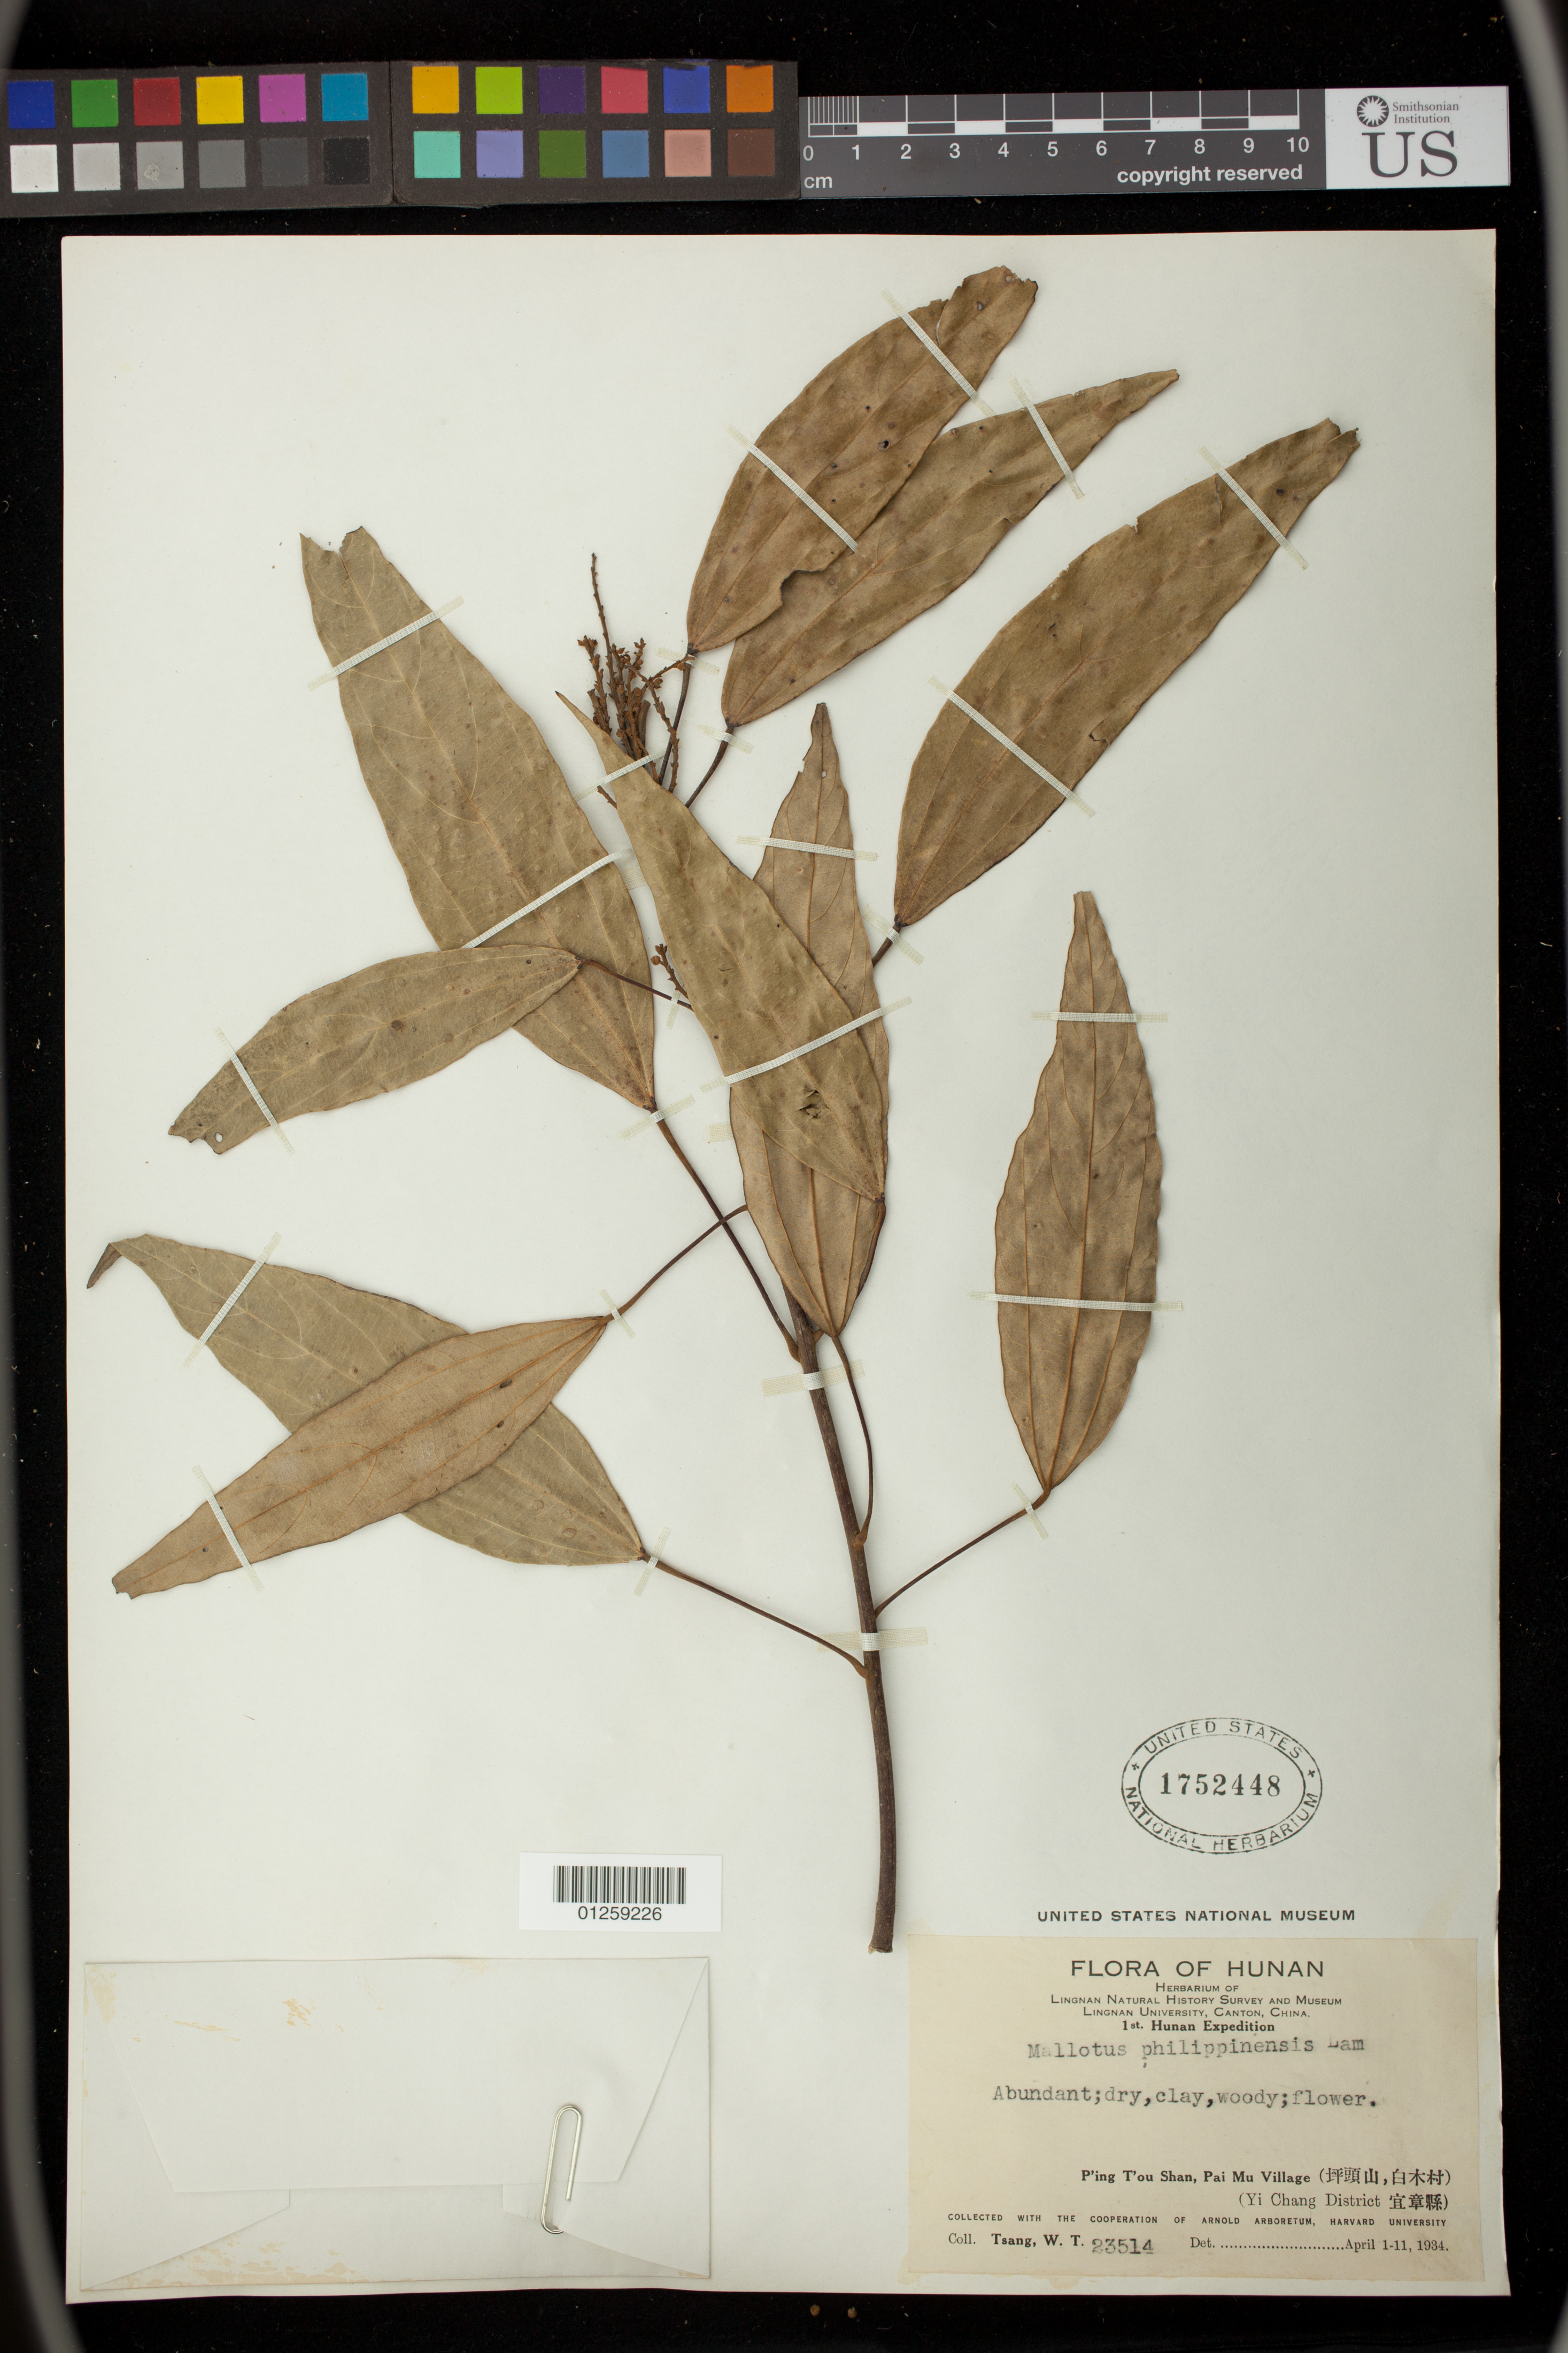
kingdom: Plantae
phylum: Tracheophyta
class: Magnoliopsida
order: Malpighiales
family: Euphorbiaceae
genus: Mallotus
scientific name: Mallotus philippensis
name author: (Lam.) Müll. Arg.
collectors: W. T. Tsang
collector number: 23514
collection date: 1934-04-01/1934-04-11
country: China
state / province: Hubei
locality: P'ing T'ou Shan, Pai Mu Village (Yi Chang District)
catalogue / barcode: US 1752448